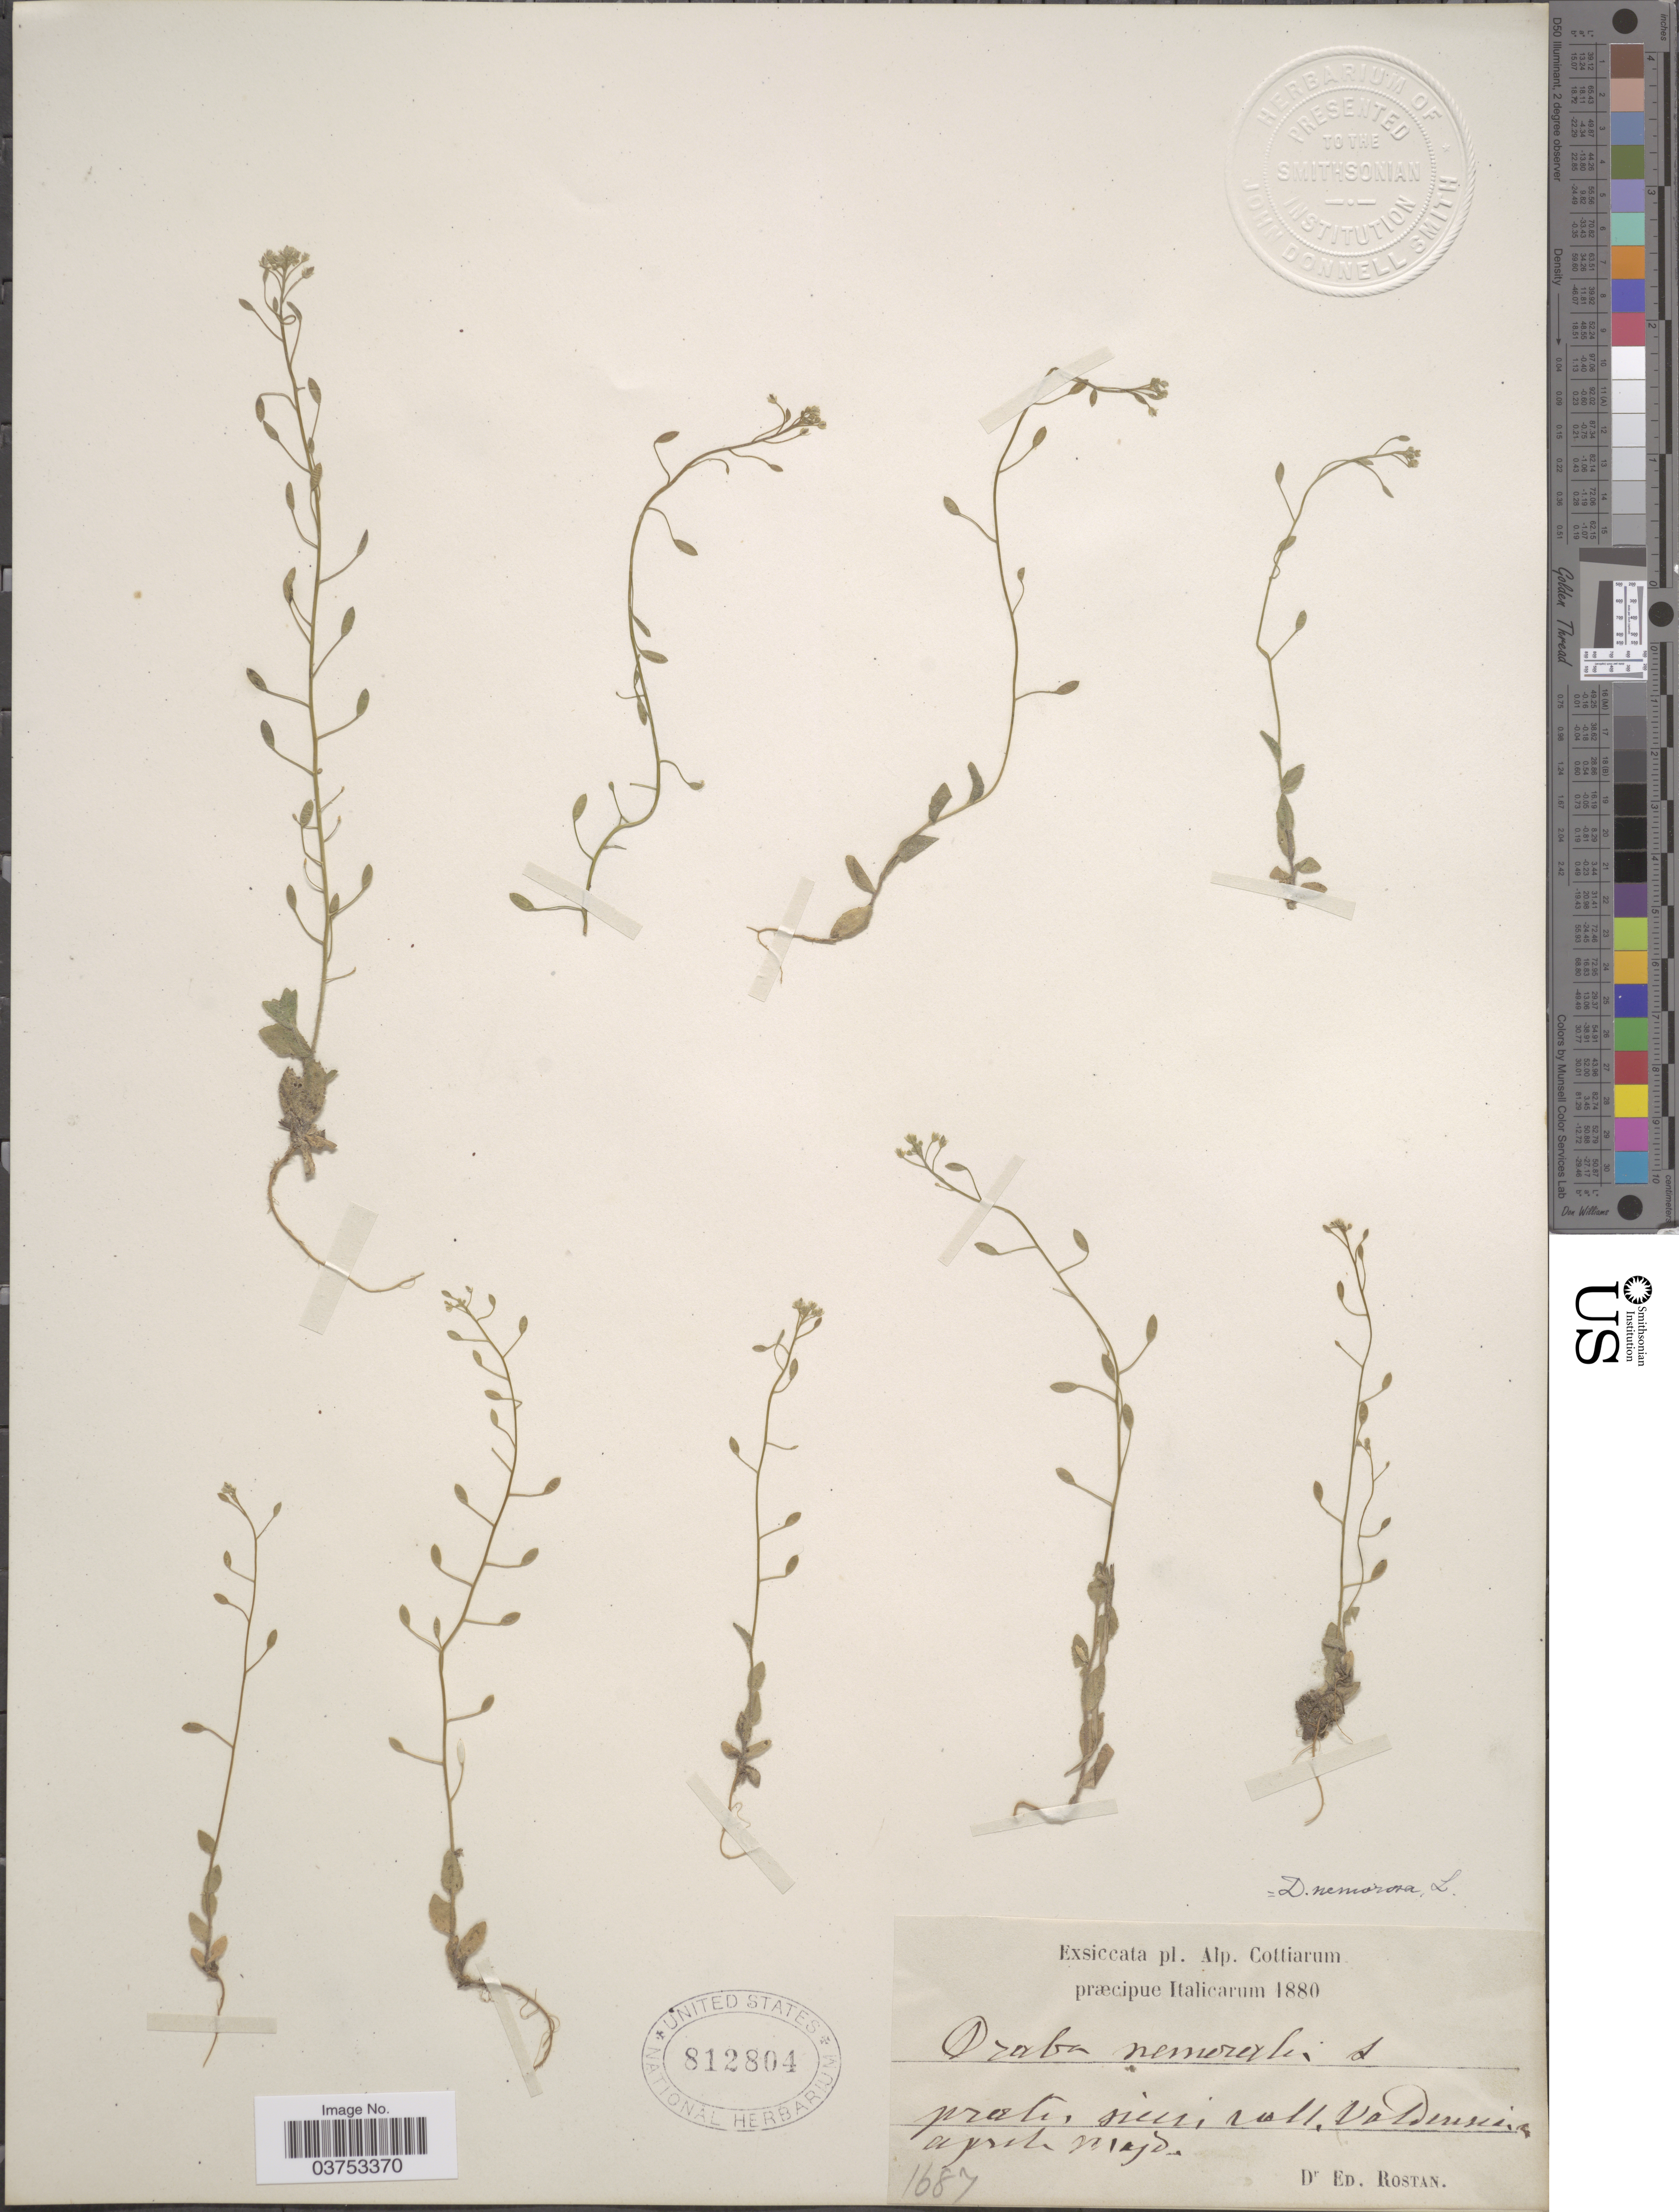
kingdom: Plantae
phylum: Tracheophyta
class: Magnoliopsida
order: Brassicales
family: Brassicaceae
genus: Draba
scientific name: Draba nemorosa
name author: L.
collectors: E. Rostan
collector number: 1687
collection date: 1880-04/1880-05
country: Italy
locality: Alp. Cottiarum præcipue Italicarum. Pratis siccis [interpreted] roll, Valdensiara. [interpreted]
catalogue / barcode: US 812804